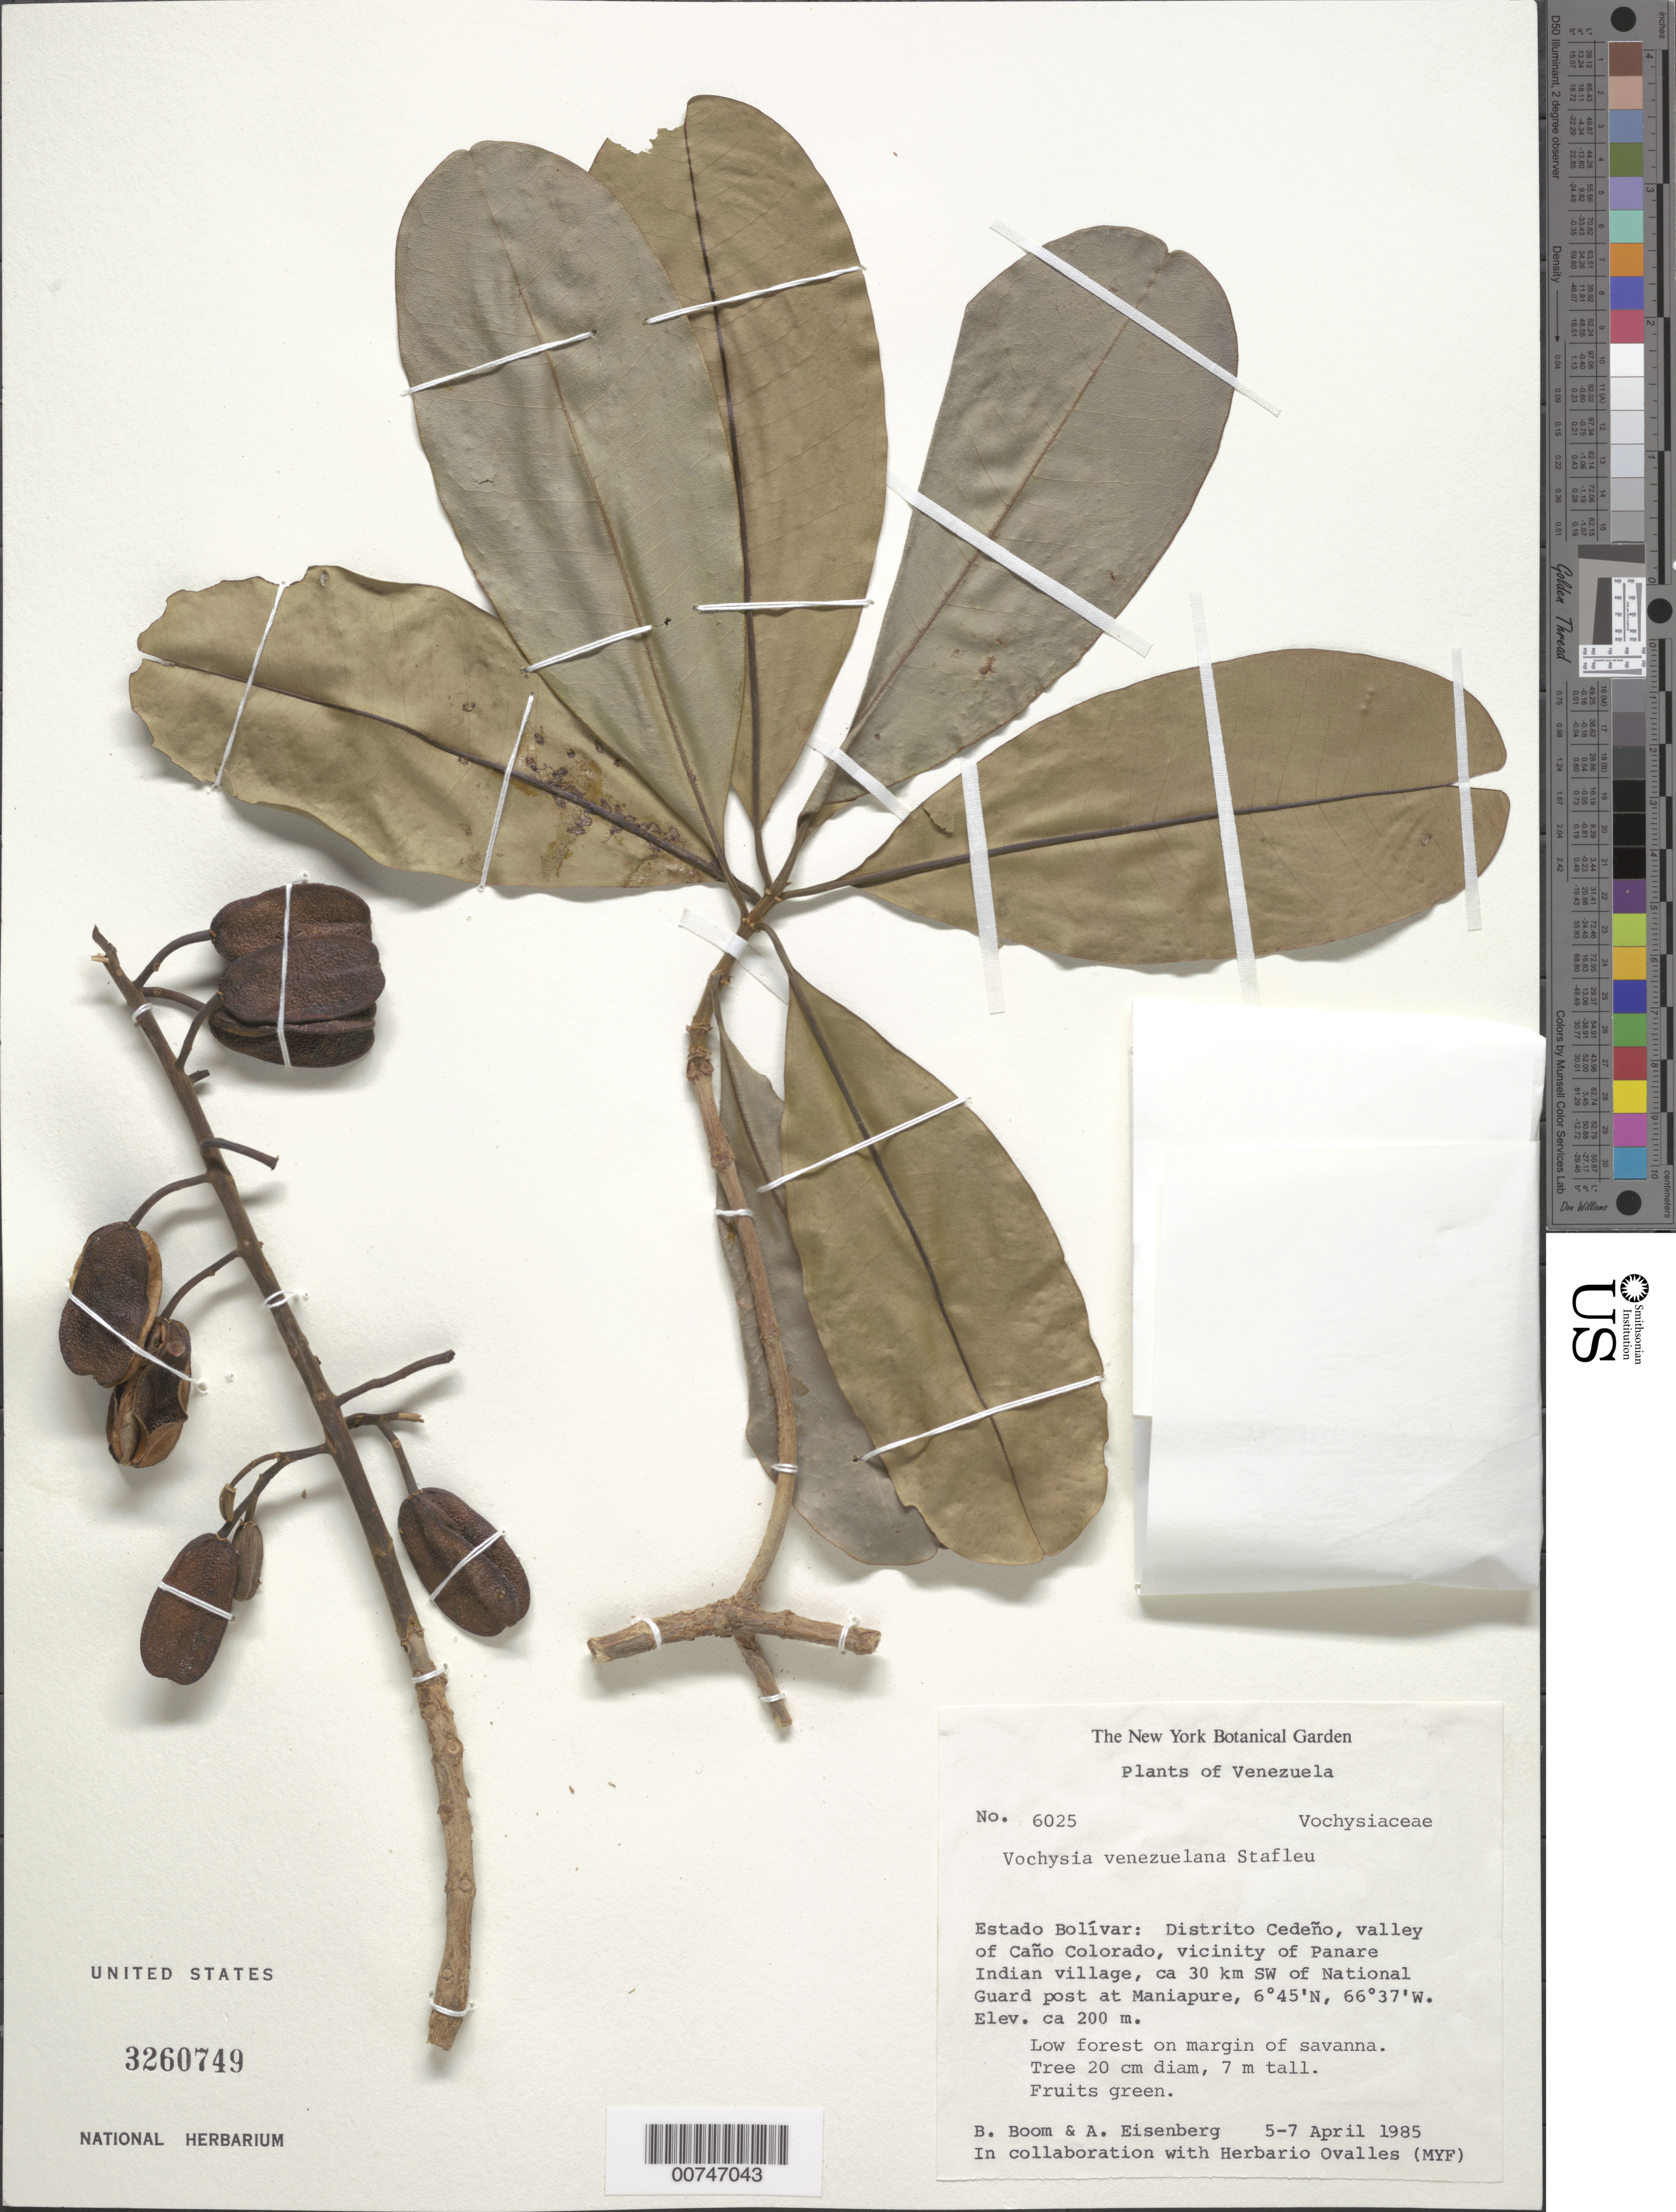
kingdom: Plantae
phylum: Tracheophyta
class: Magnoliopsida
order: Myrtales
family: Vochysiaceae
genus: Vochysia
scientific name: Vochysia venezuelana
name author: Stafleu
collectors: B. M. Boom & A. Eisenberg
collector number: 6025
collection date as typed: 5-Apr-85 to 7-Apr-85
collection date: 1985-04-05/1985-04-07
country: Venezuela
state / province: Bolívar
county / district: Cedeño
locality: Caño Colorado valley, Panare Indian village vic., ca 30 km SW of National Guard post at Maniapure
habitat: Low forest on margin of savanna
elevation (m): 200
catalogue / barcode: US 3260749